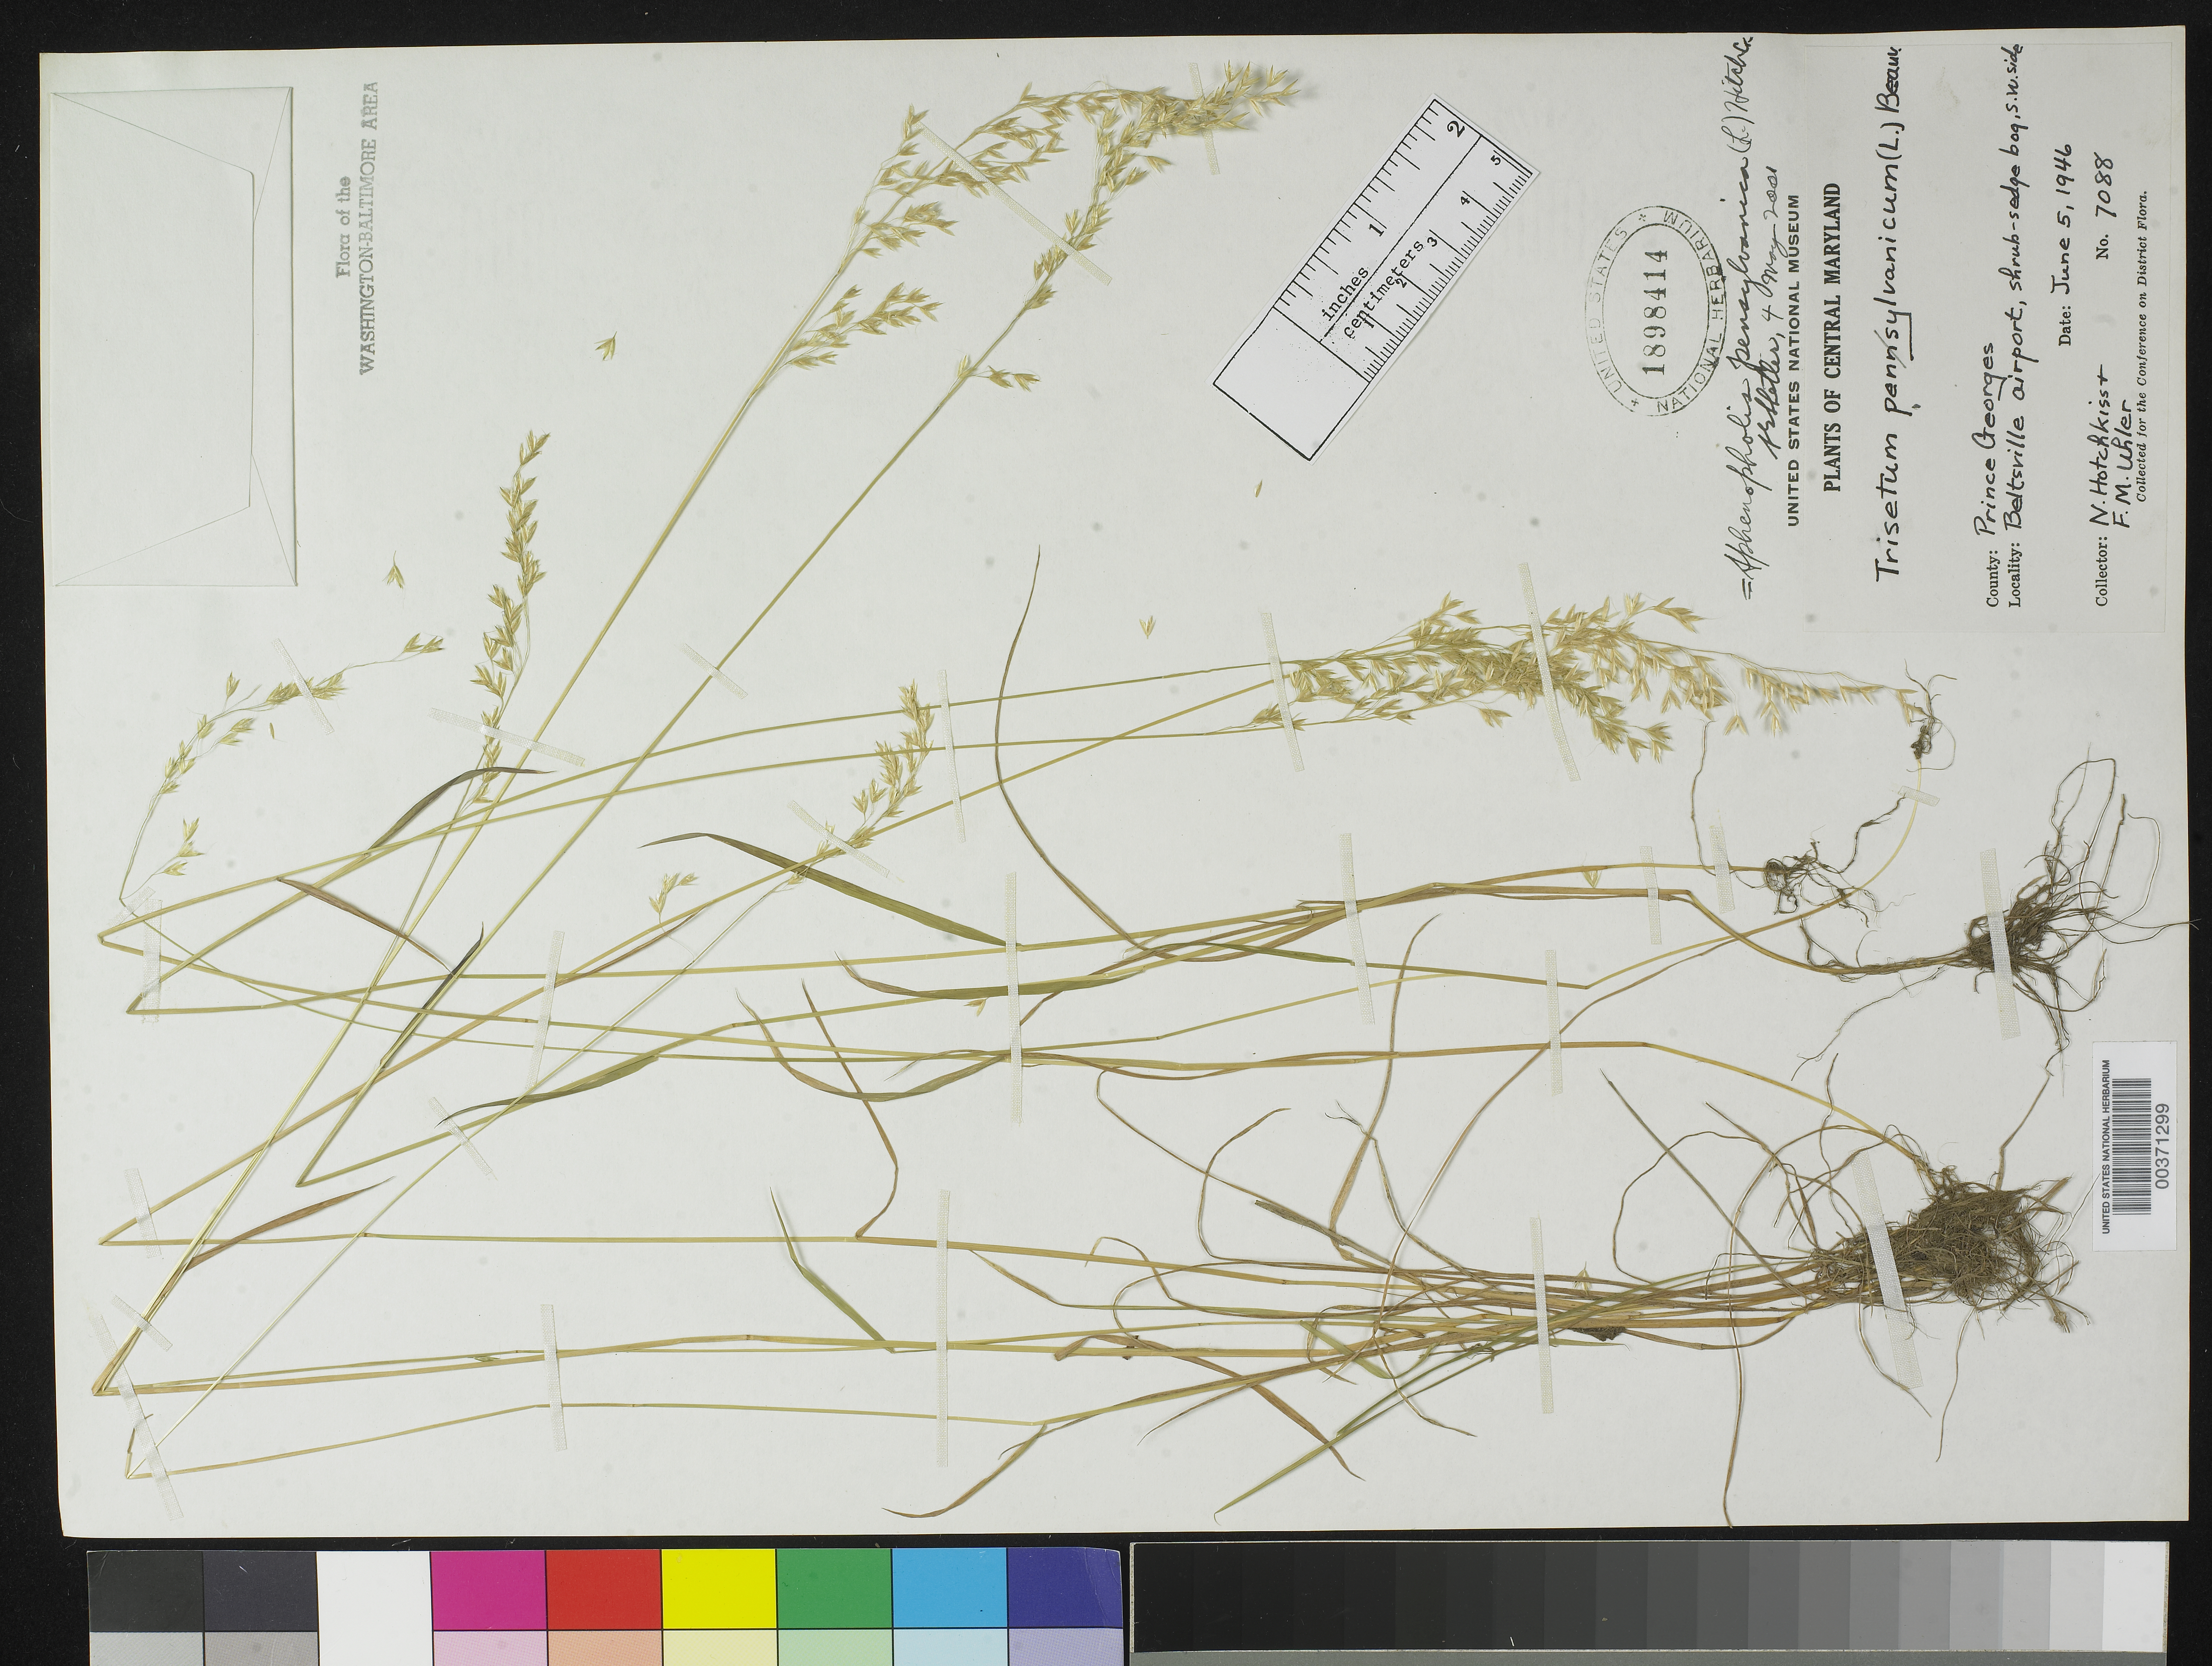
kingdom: Plantae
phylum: Tracheophyta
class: Liliopsida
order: Poales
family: Poaceae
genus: Sphenopholis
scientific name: Sphenopholis pensylvanica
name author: (L.) Hitchc.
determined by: Shetler, Stanwyn G., (US), NMNH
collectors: N. Hotchkiss & F. M. Uhler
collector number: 7088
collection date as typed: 05 Jun 1946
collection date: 1946-06-05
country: United States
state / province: Maryland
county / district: Prince George's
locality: Beltsville Airport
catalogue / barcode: US 1898414